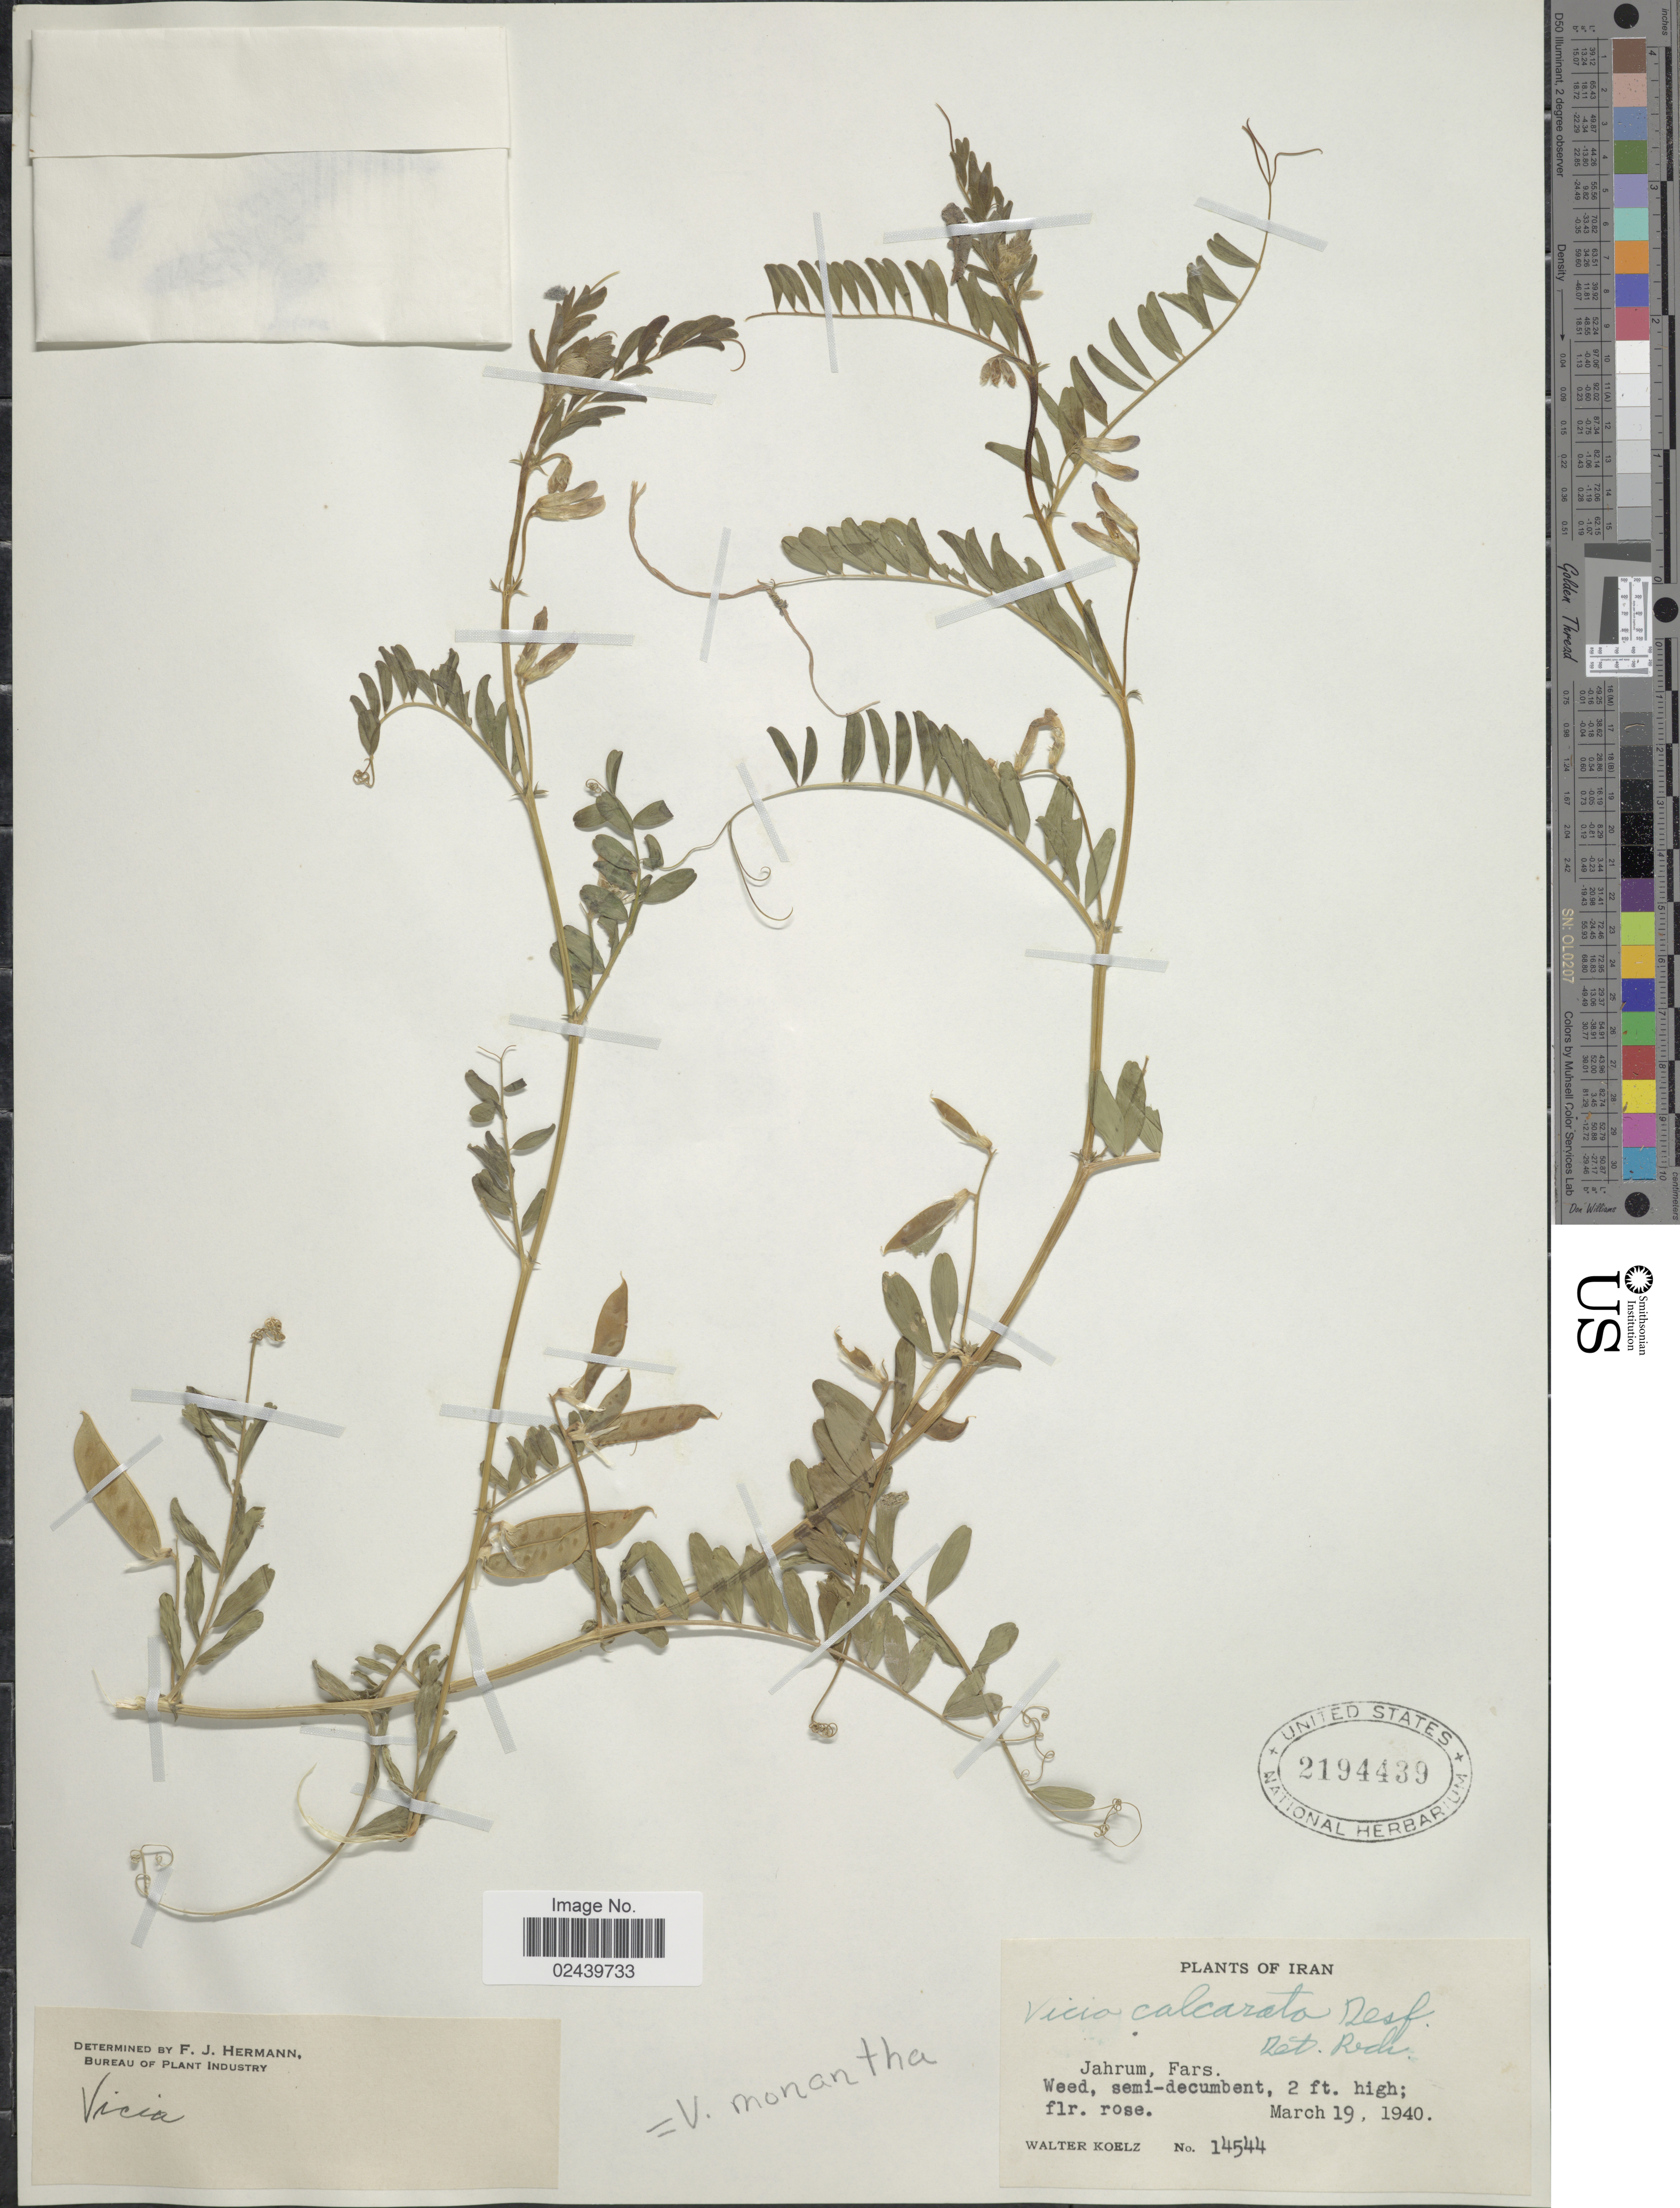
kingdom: Plantae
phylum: Tracheophyta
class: Magnoliopsida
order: Fabales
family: Fabaceae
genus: Vicia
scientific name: Vicia monantha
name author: Retz.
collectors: W. N. Koelz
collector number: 14544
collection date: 1940-03-19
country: Iran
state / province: Fars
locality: Jahrum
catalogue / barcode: US 2194439